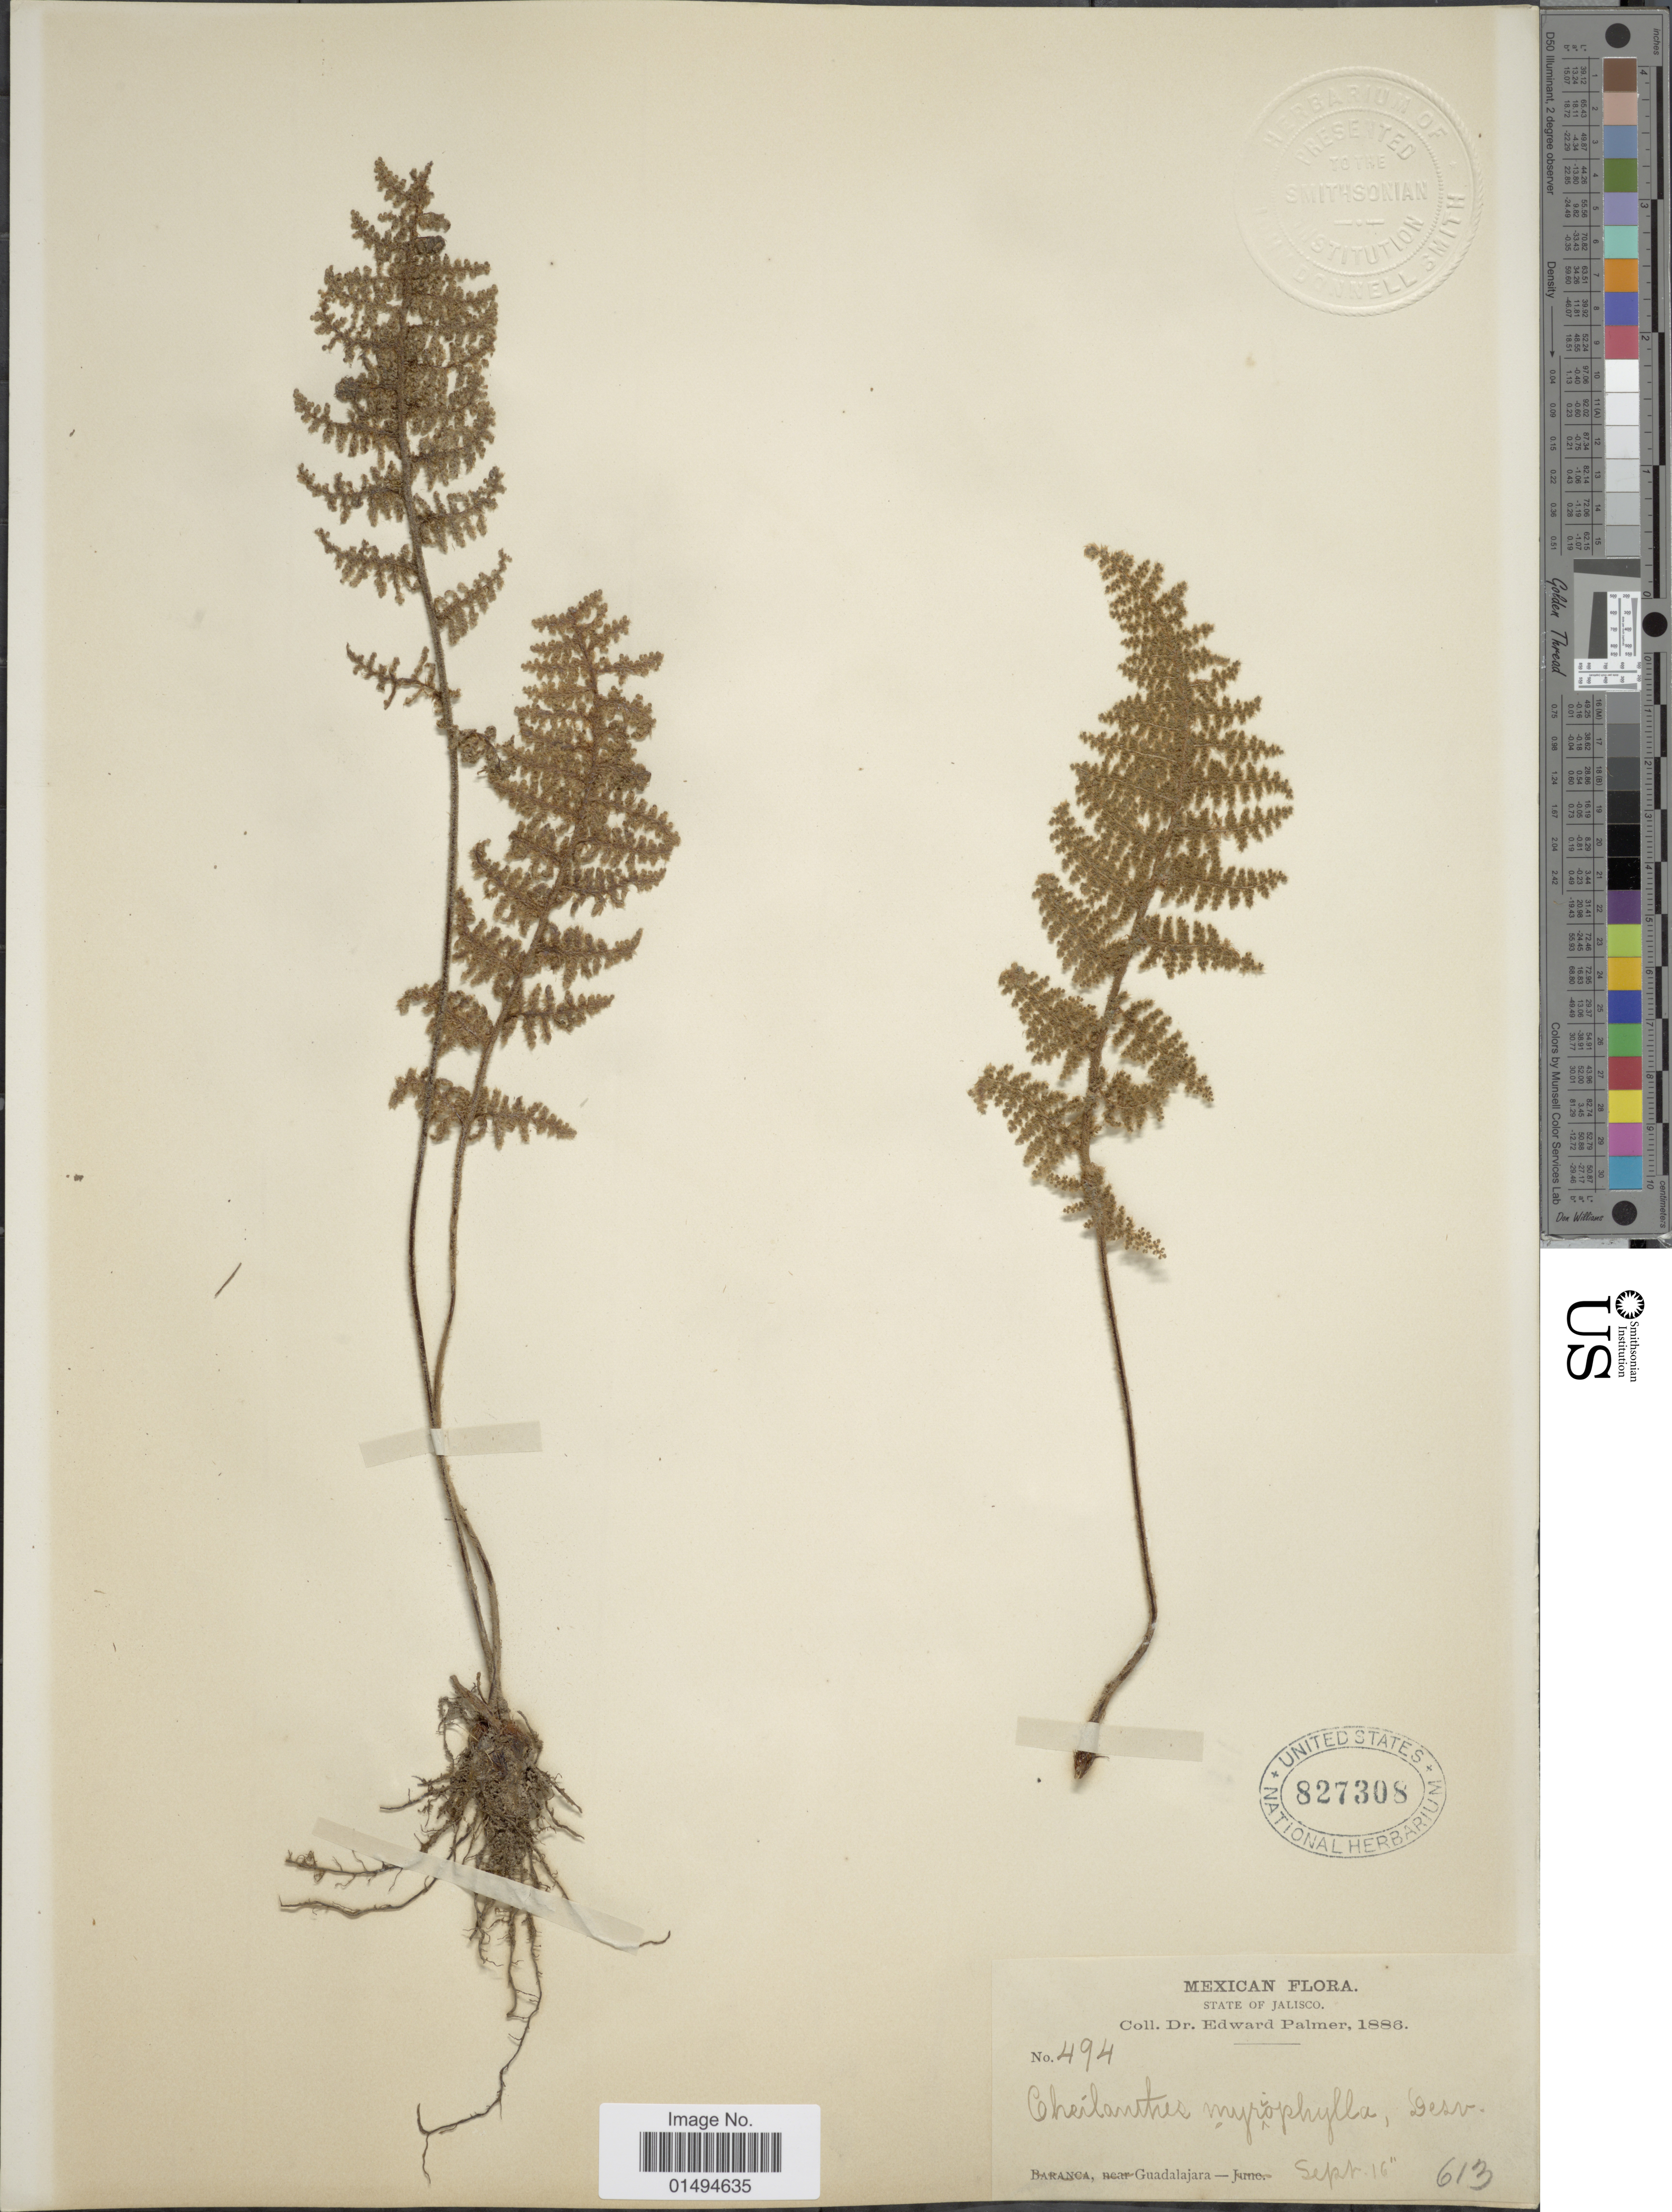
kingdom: Plantae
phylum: Tracheophyta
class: Polypodiopsida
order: Polypodiales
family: Pteridaceae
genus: Myriopteris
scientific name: Myriopteris myriophylla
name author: (Desv.) J. Sm.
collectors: E. Palmer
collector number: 494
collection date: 1886-09-16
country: Mexico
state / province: Jalisco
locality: Guadalajara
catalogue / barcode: US 827308